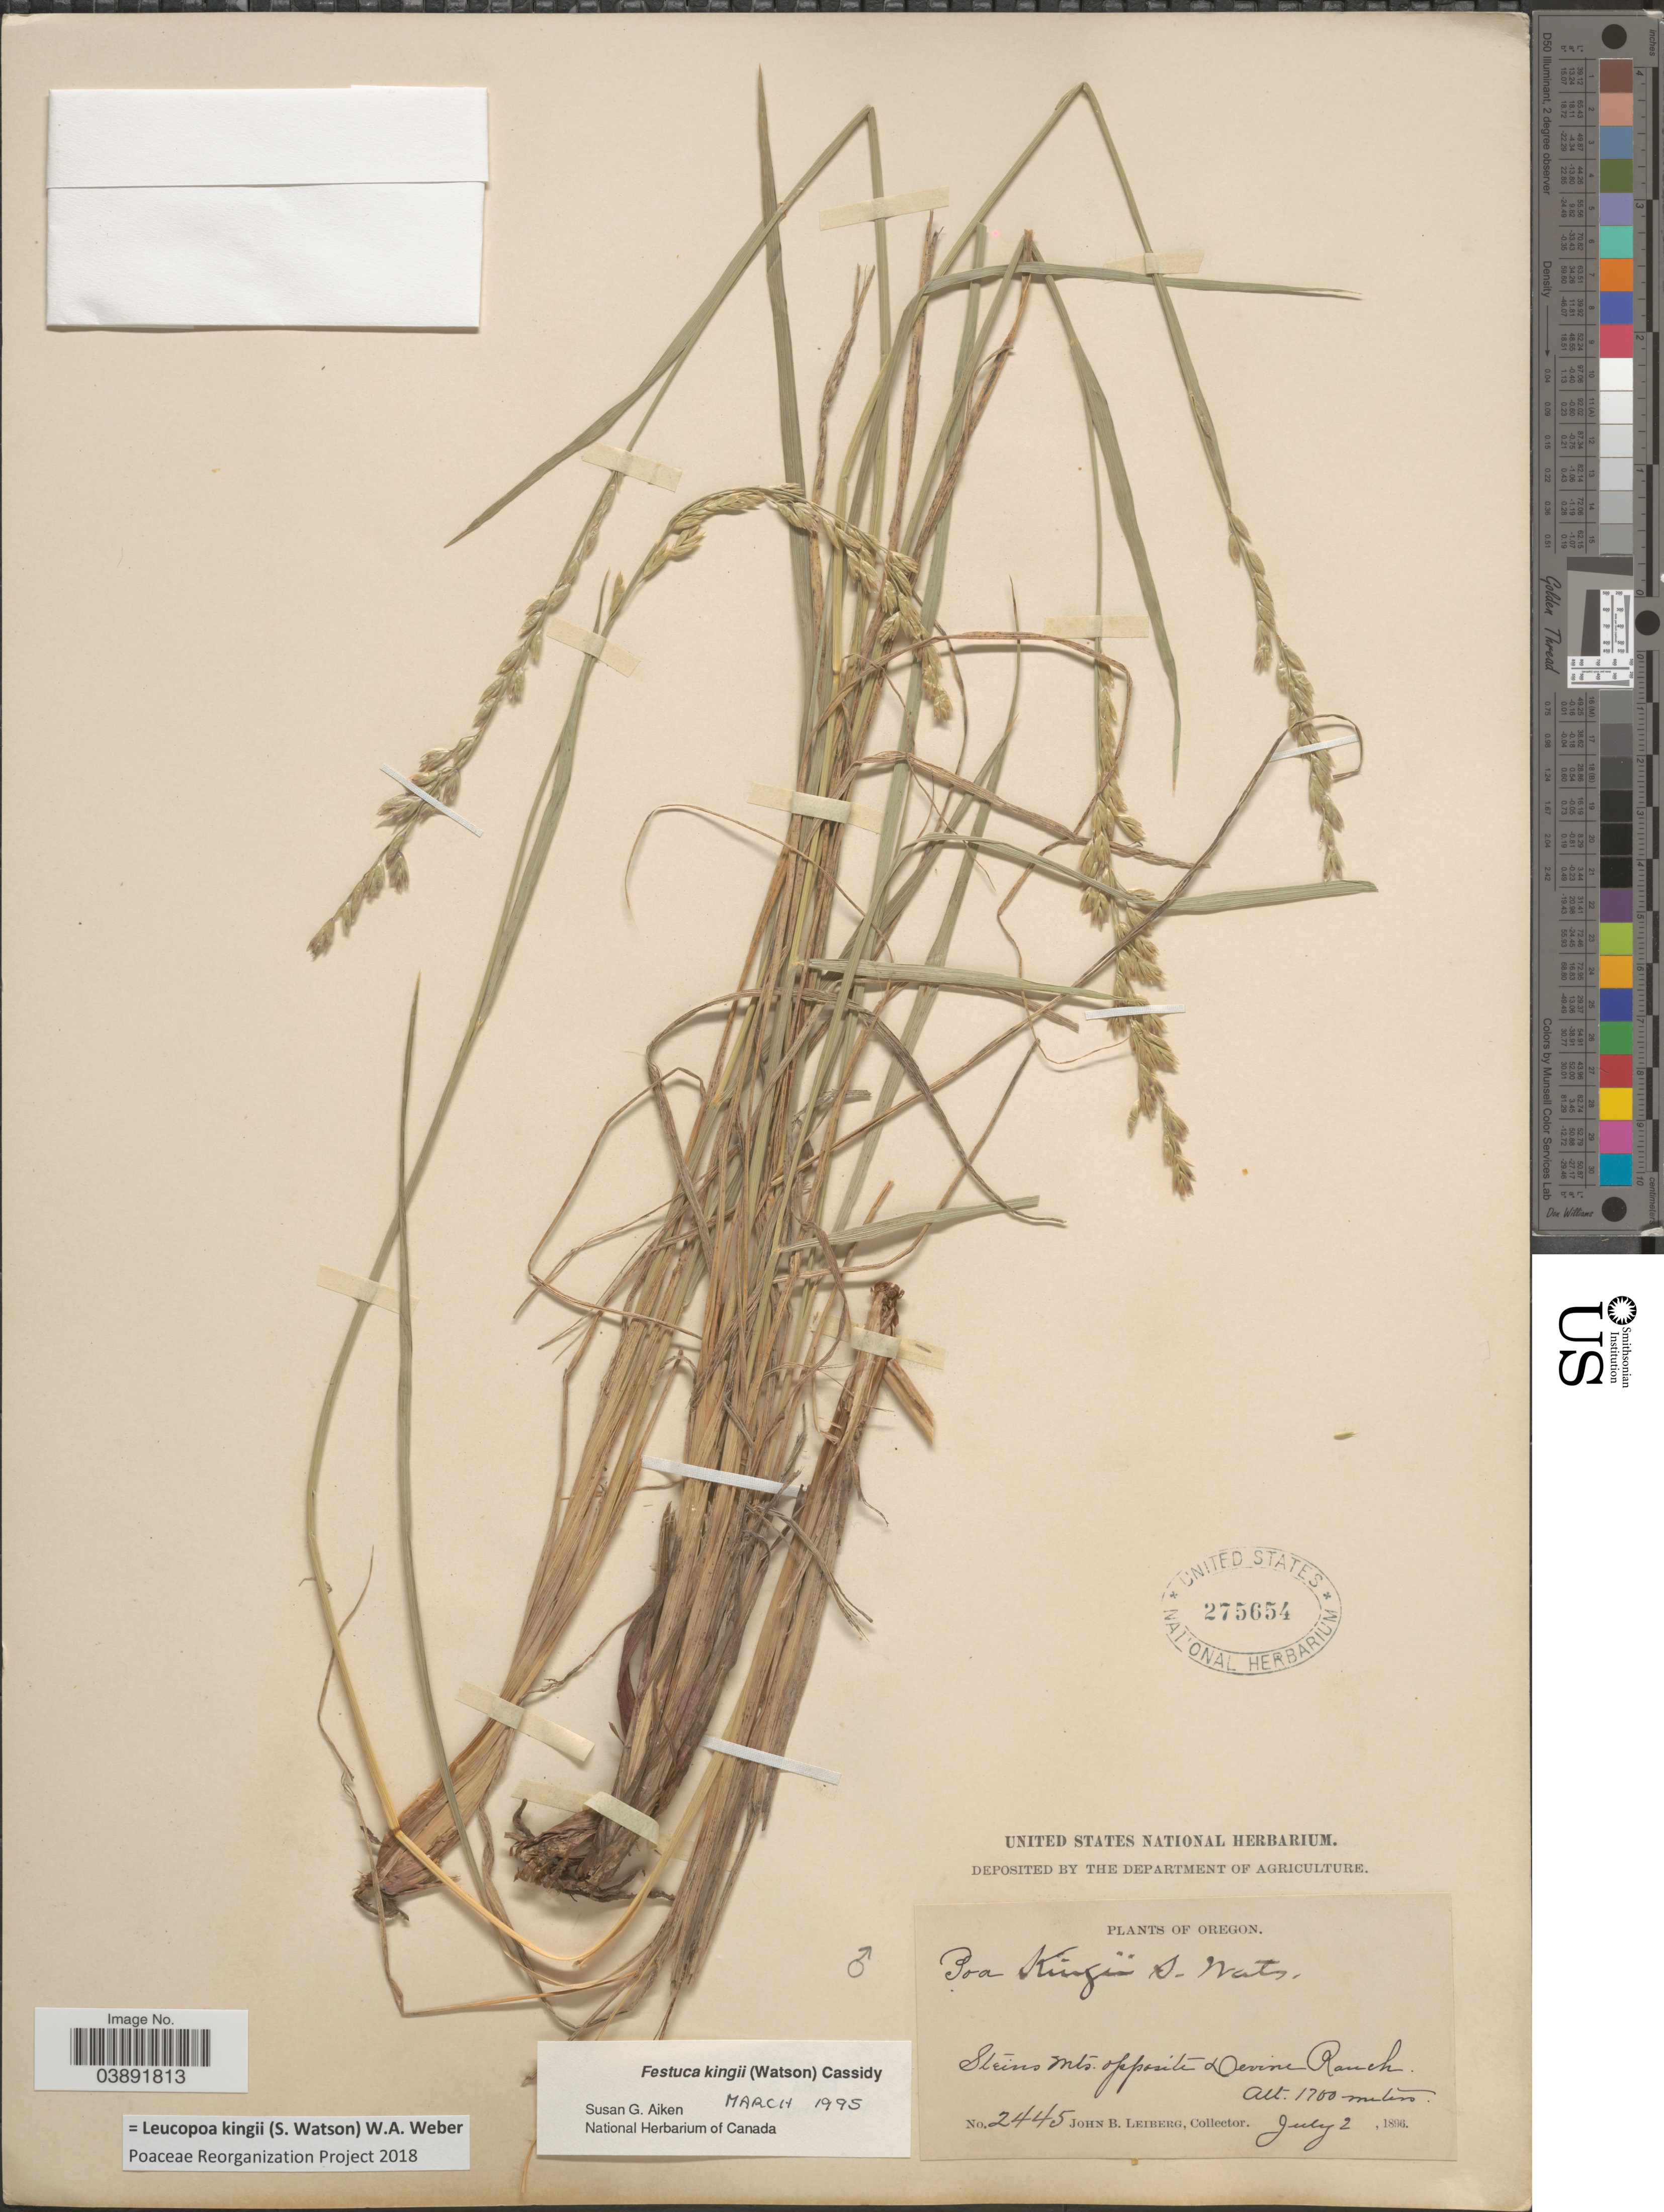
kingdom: Plantae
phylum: Tracheophyta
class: Liliopsida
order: Poales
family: Poaceae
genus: Hesperochloa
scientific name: Hesperochloa kingii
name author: (S. Watson) Rydb.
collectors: J. B. Leiberg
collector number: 2445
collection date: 1896-07-02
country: United States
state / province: Oregon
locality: Steins Mts. opposite Devine Ranch.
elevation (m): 1700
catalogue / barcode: US 275654